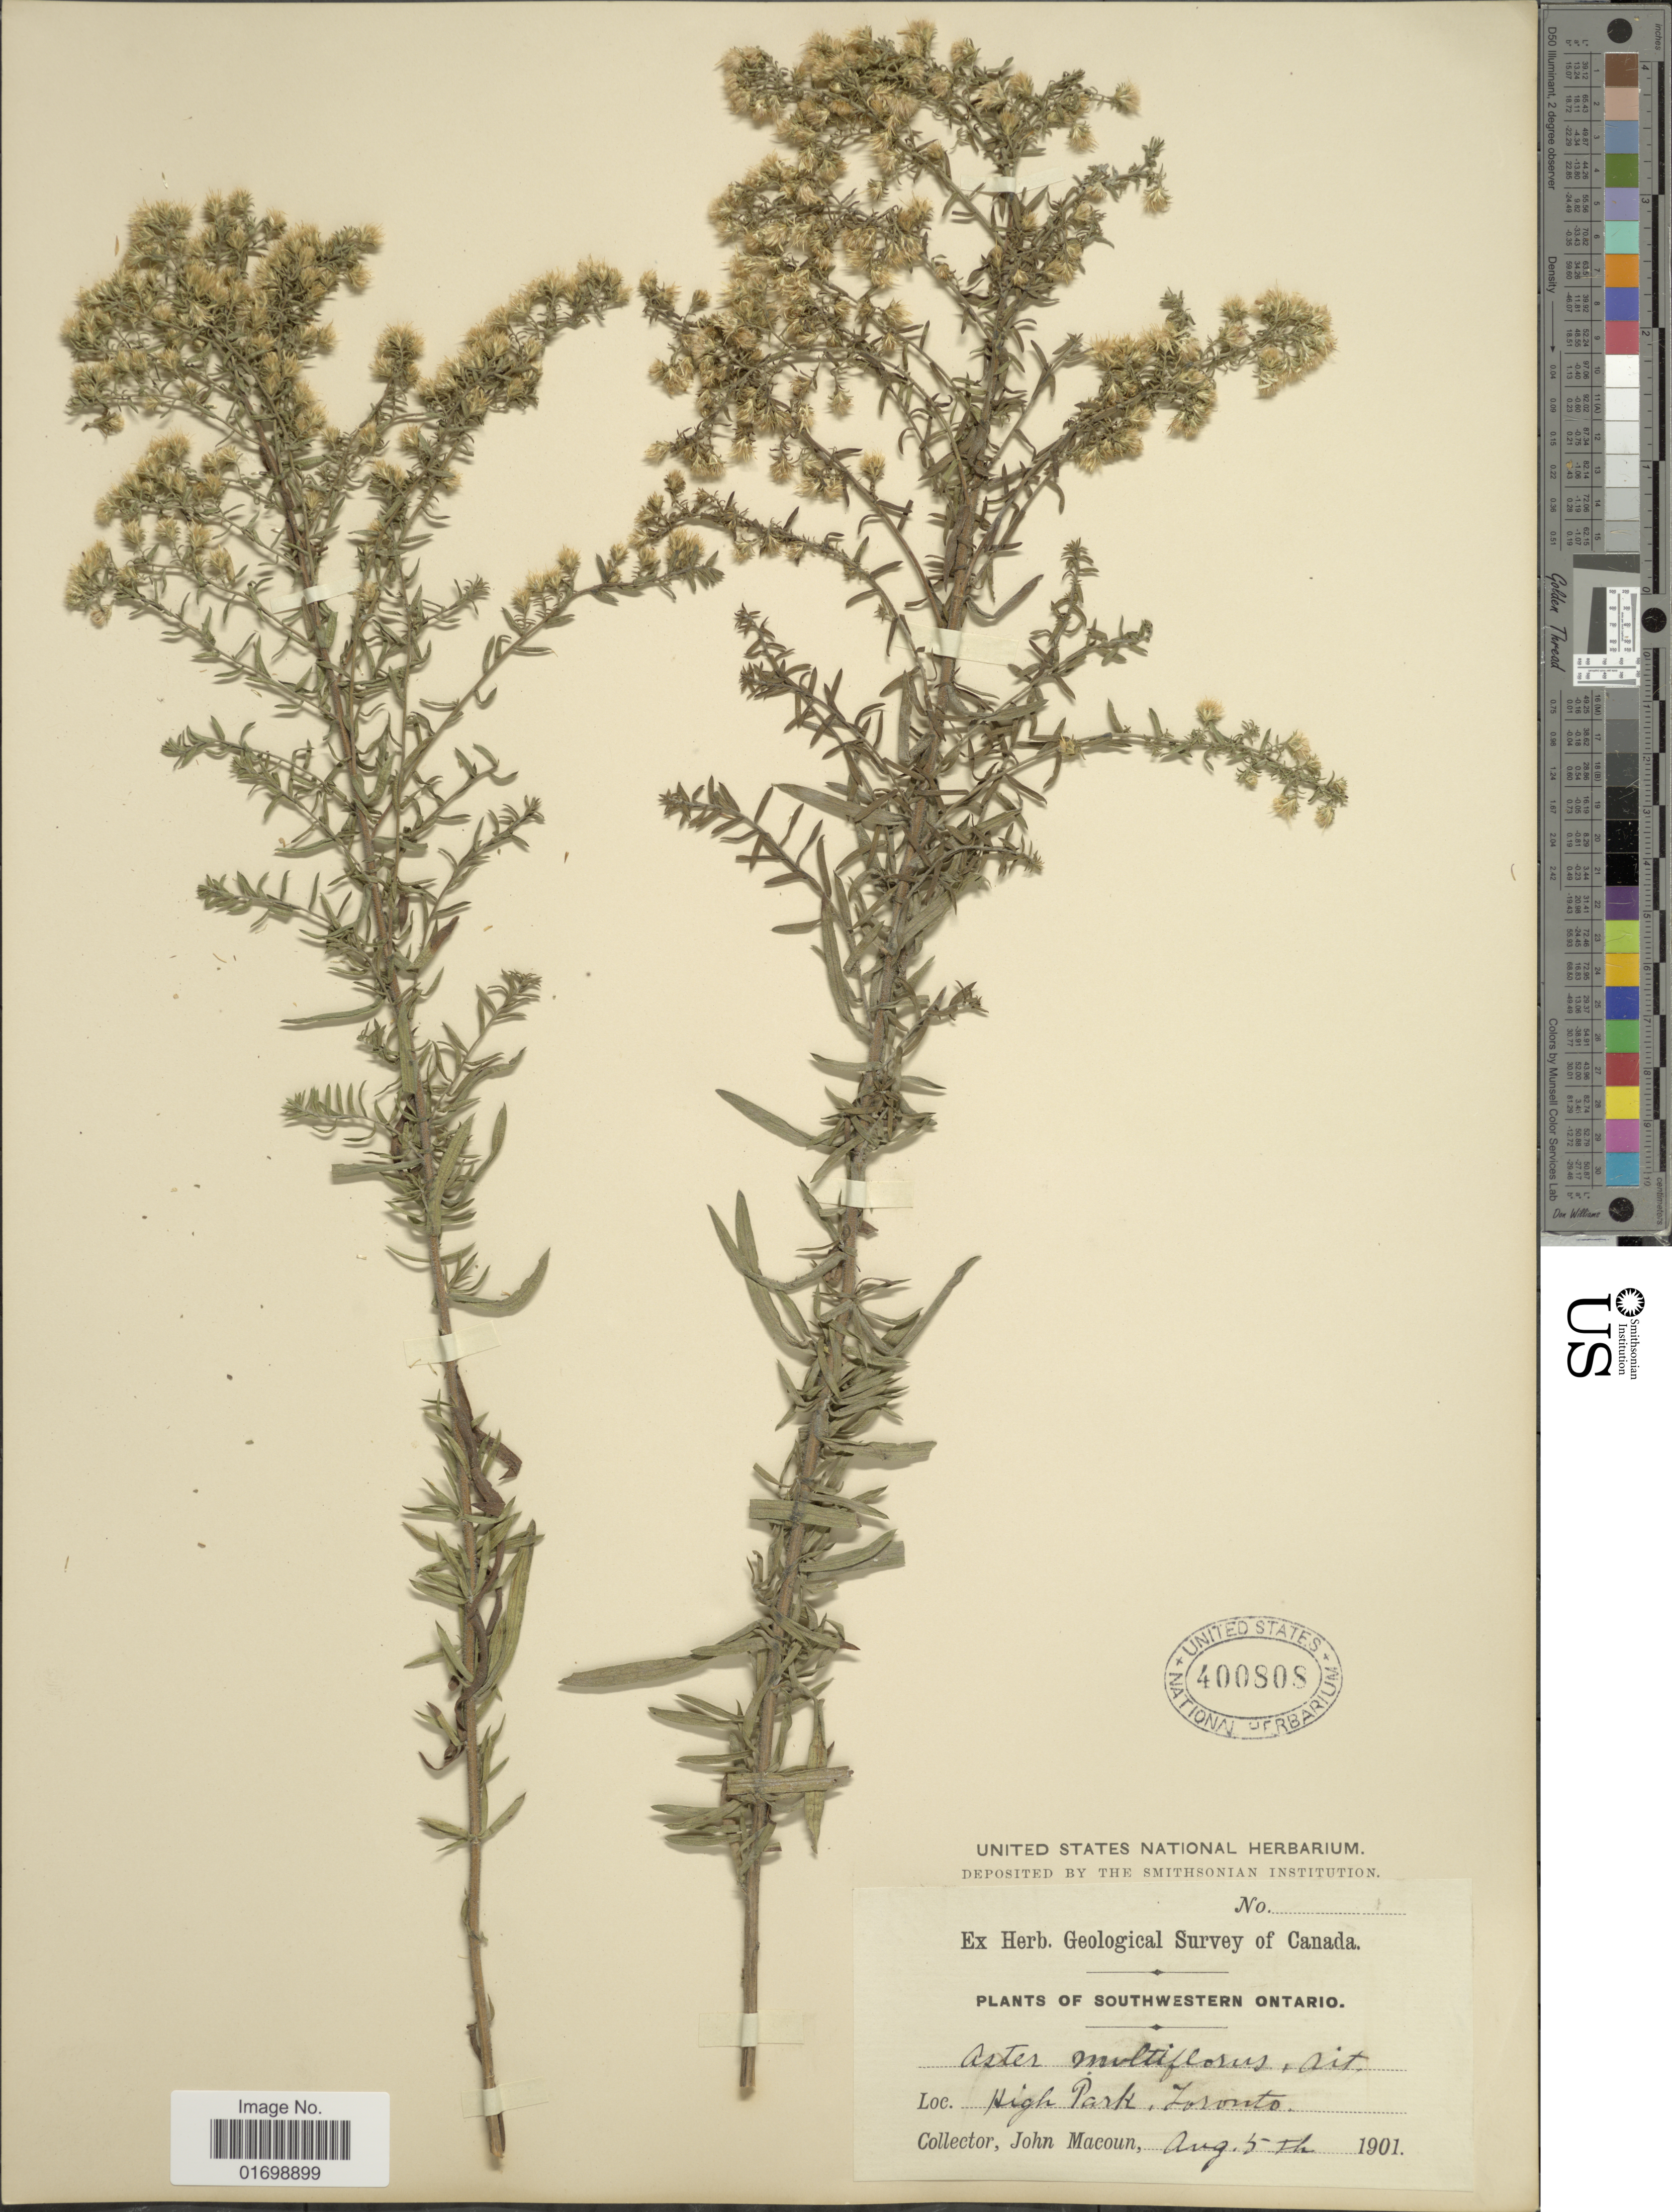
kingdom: Plantae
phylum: Tracheophyta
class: Magnoliopsida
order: Asterales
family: Asteraceae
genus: Symphyotrichum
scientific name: Symphyotrichum ericoides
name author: (L.) G.L. Nesom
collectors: J. Macoun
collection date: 1901-08-05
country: Canada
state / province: Ontario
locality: Southwestern Ontario, High Park.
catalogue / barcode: US 400808